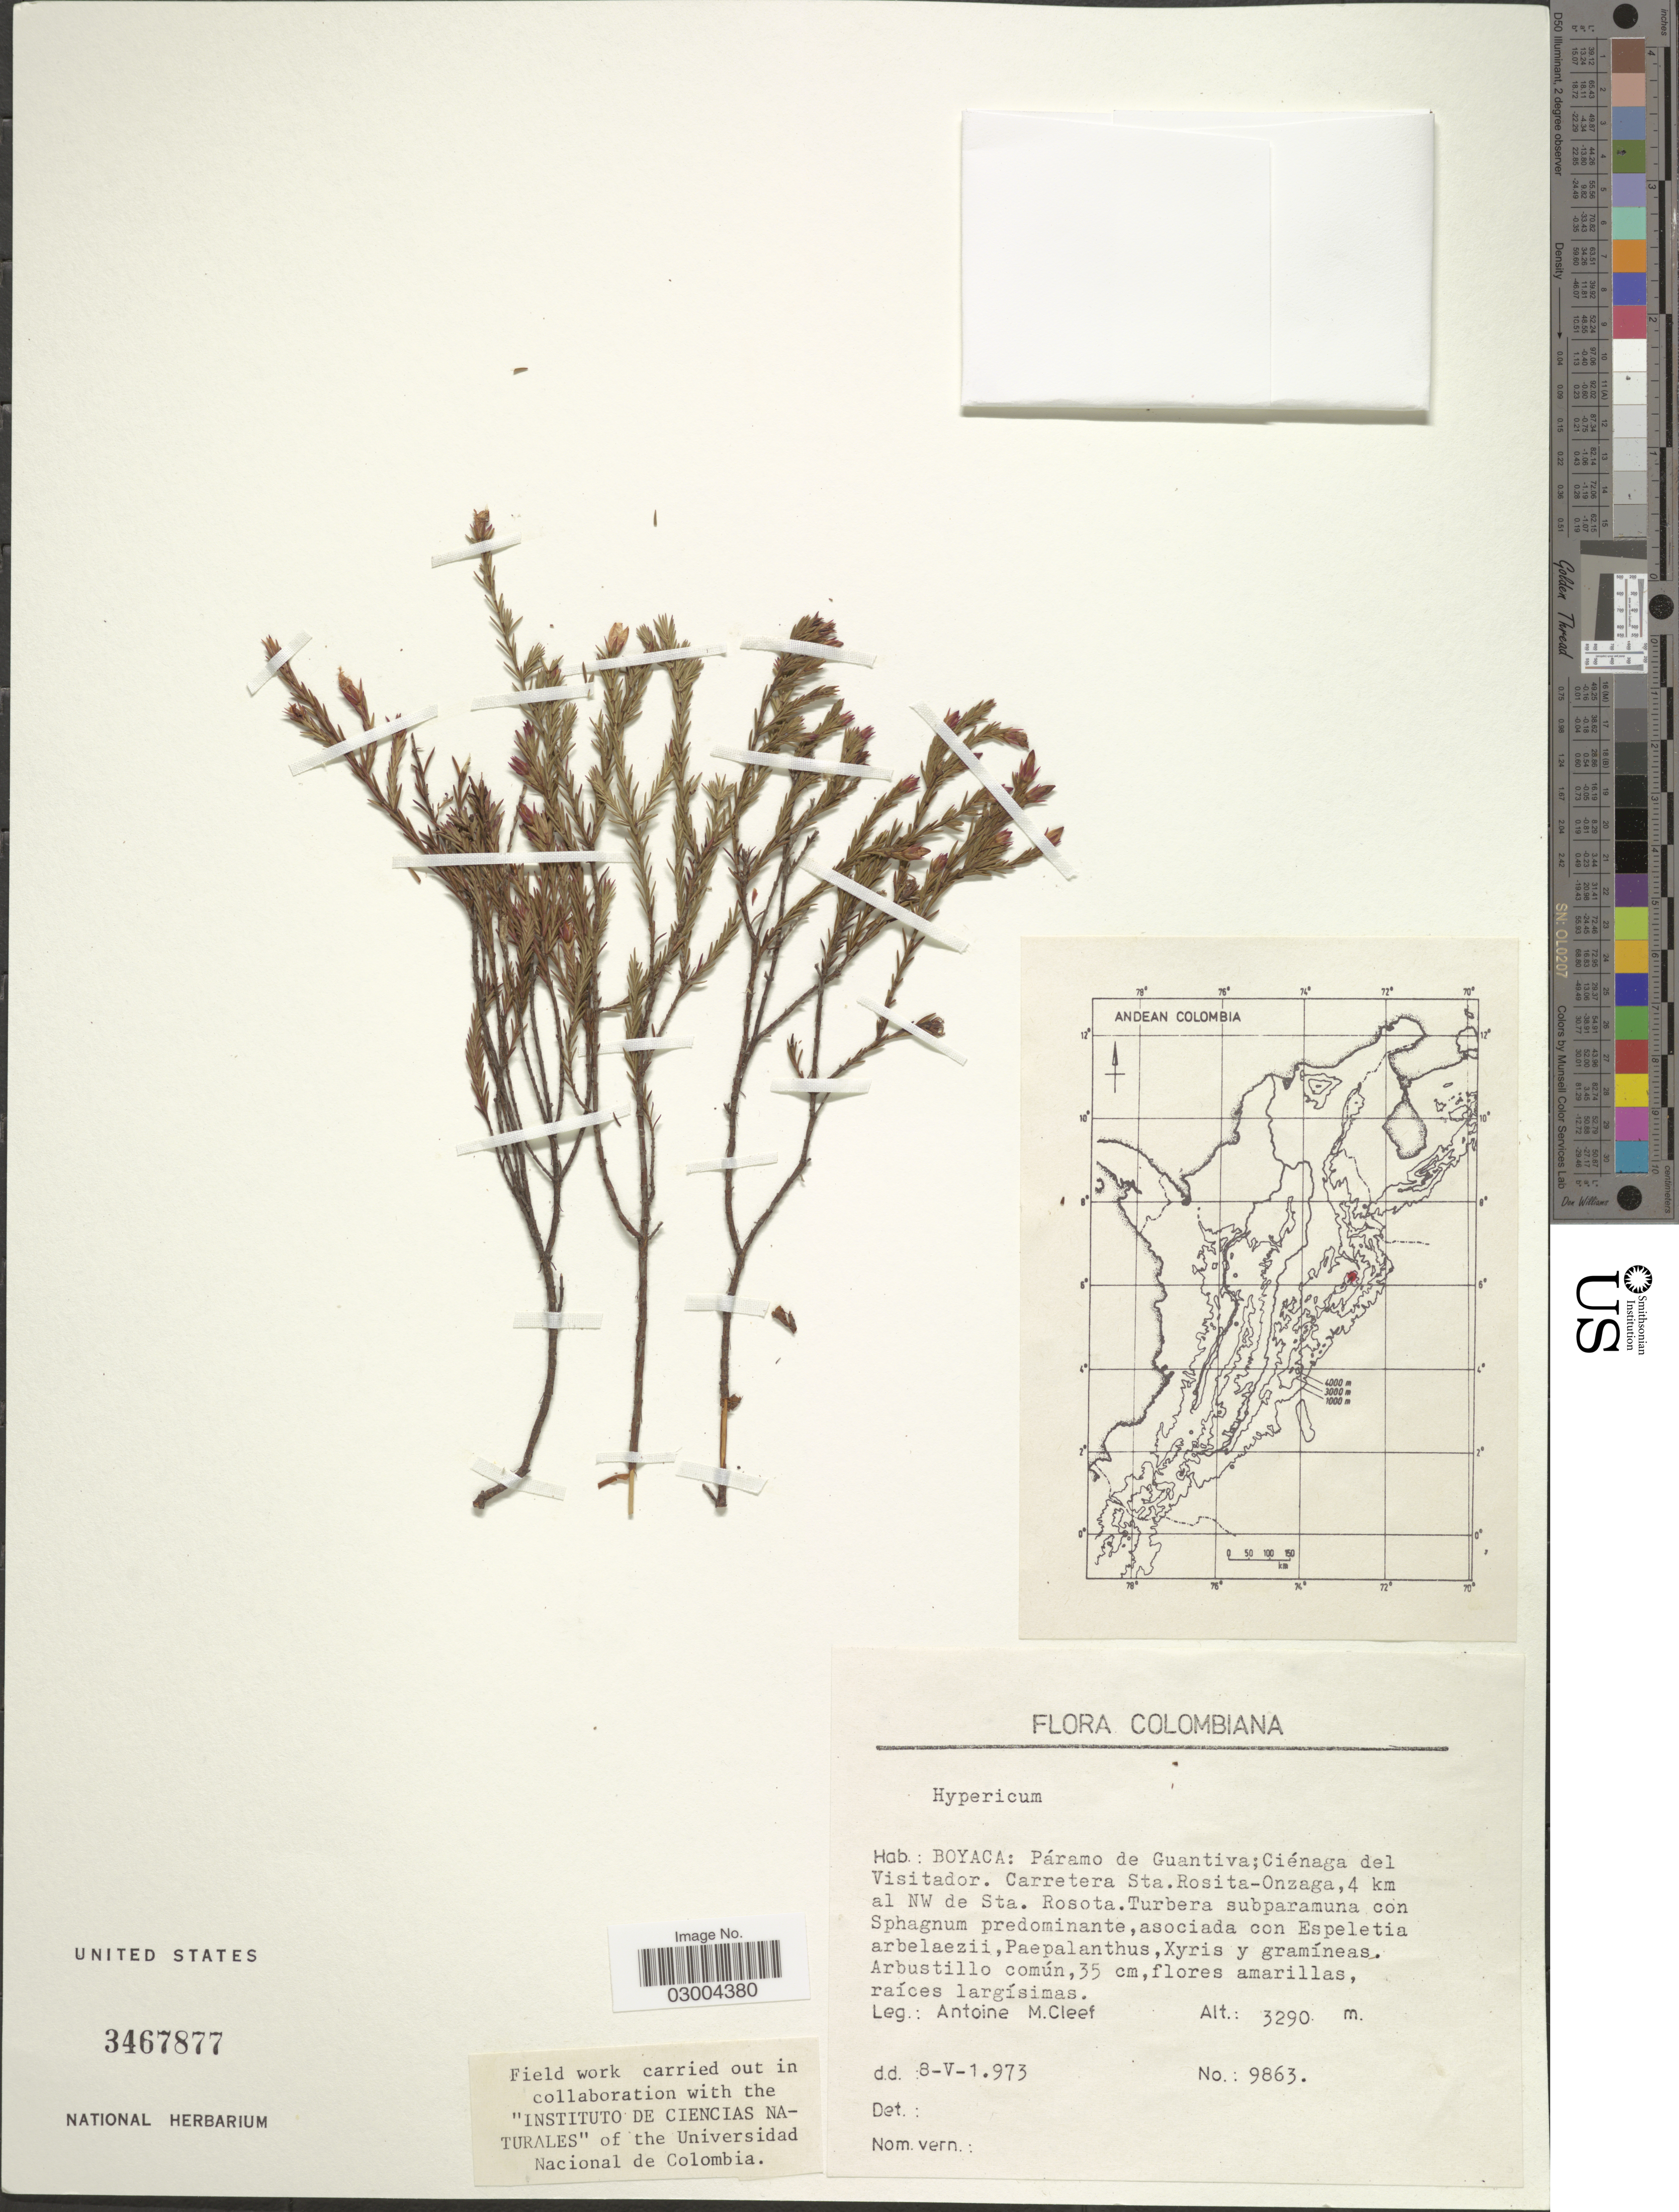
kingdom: Plantae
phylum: Tracheophyta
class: Magnoliopsida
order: Malpighiales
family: Hypericaceae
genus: Hypericum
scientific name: Hypericum sp.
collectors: A. M. Cleef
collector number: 9863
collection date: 1973-05-08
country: Colombia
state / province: Boyacá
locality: Páramo de Guantiva; Ciénaga del Visitador. Carretera Sta. Rosita-Onzaga, 4 km al NW de Sta. Rosota.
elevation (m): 3290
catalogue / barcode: US 3467877